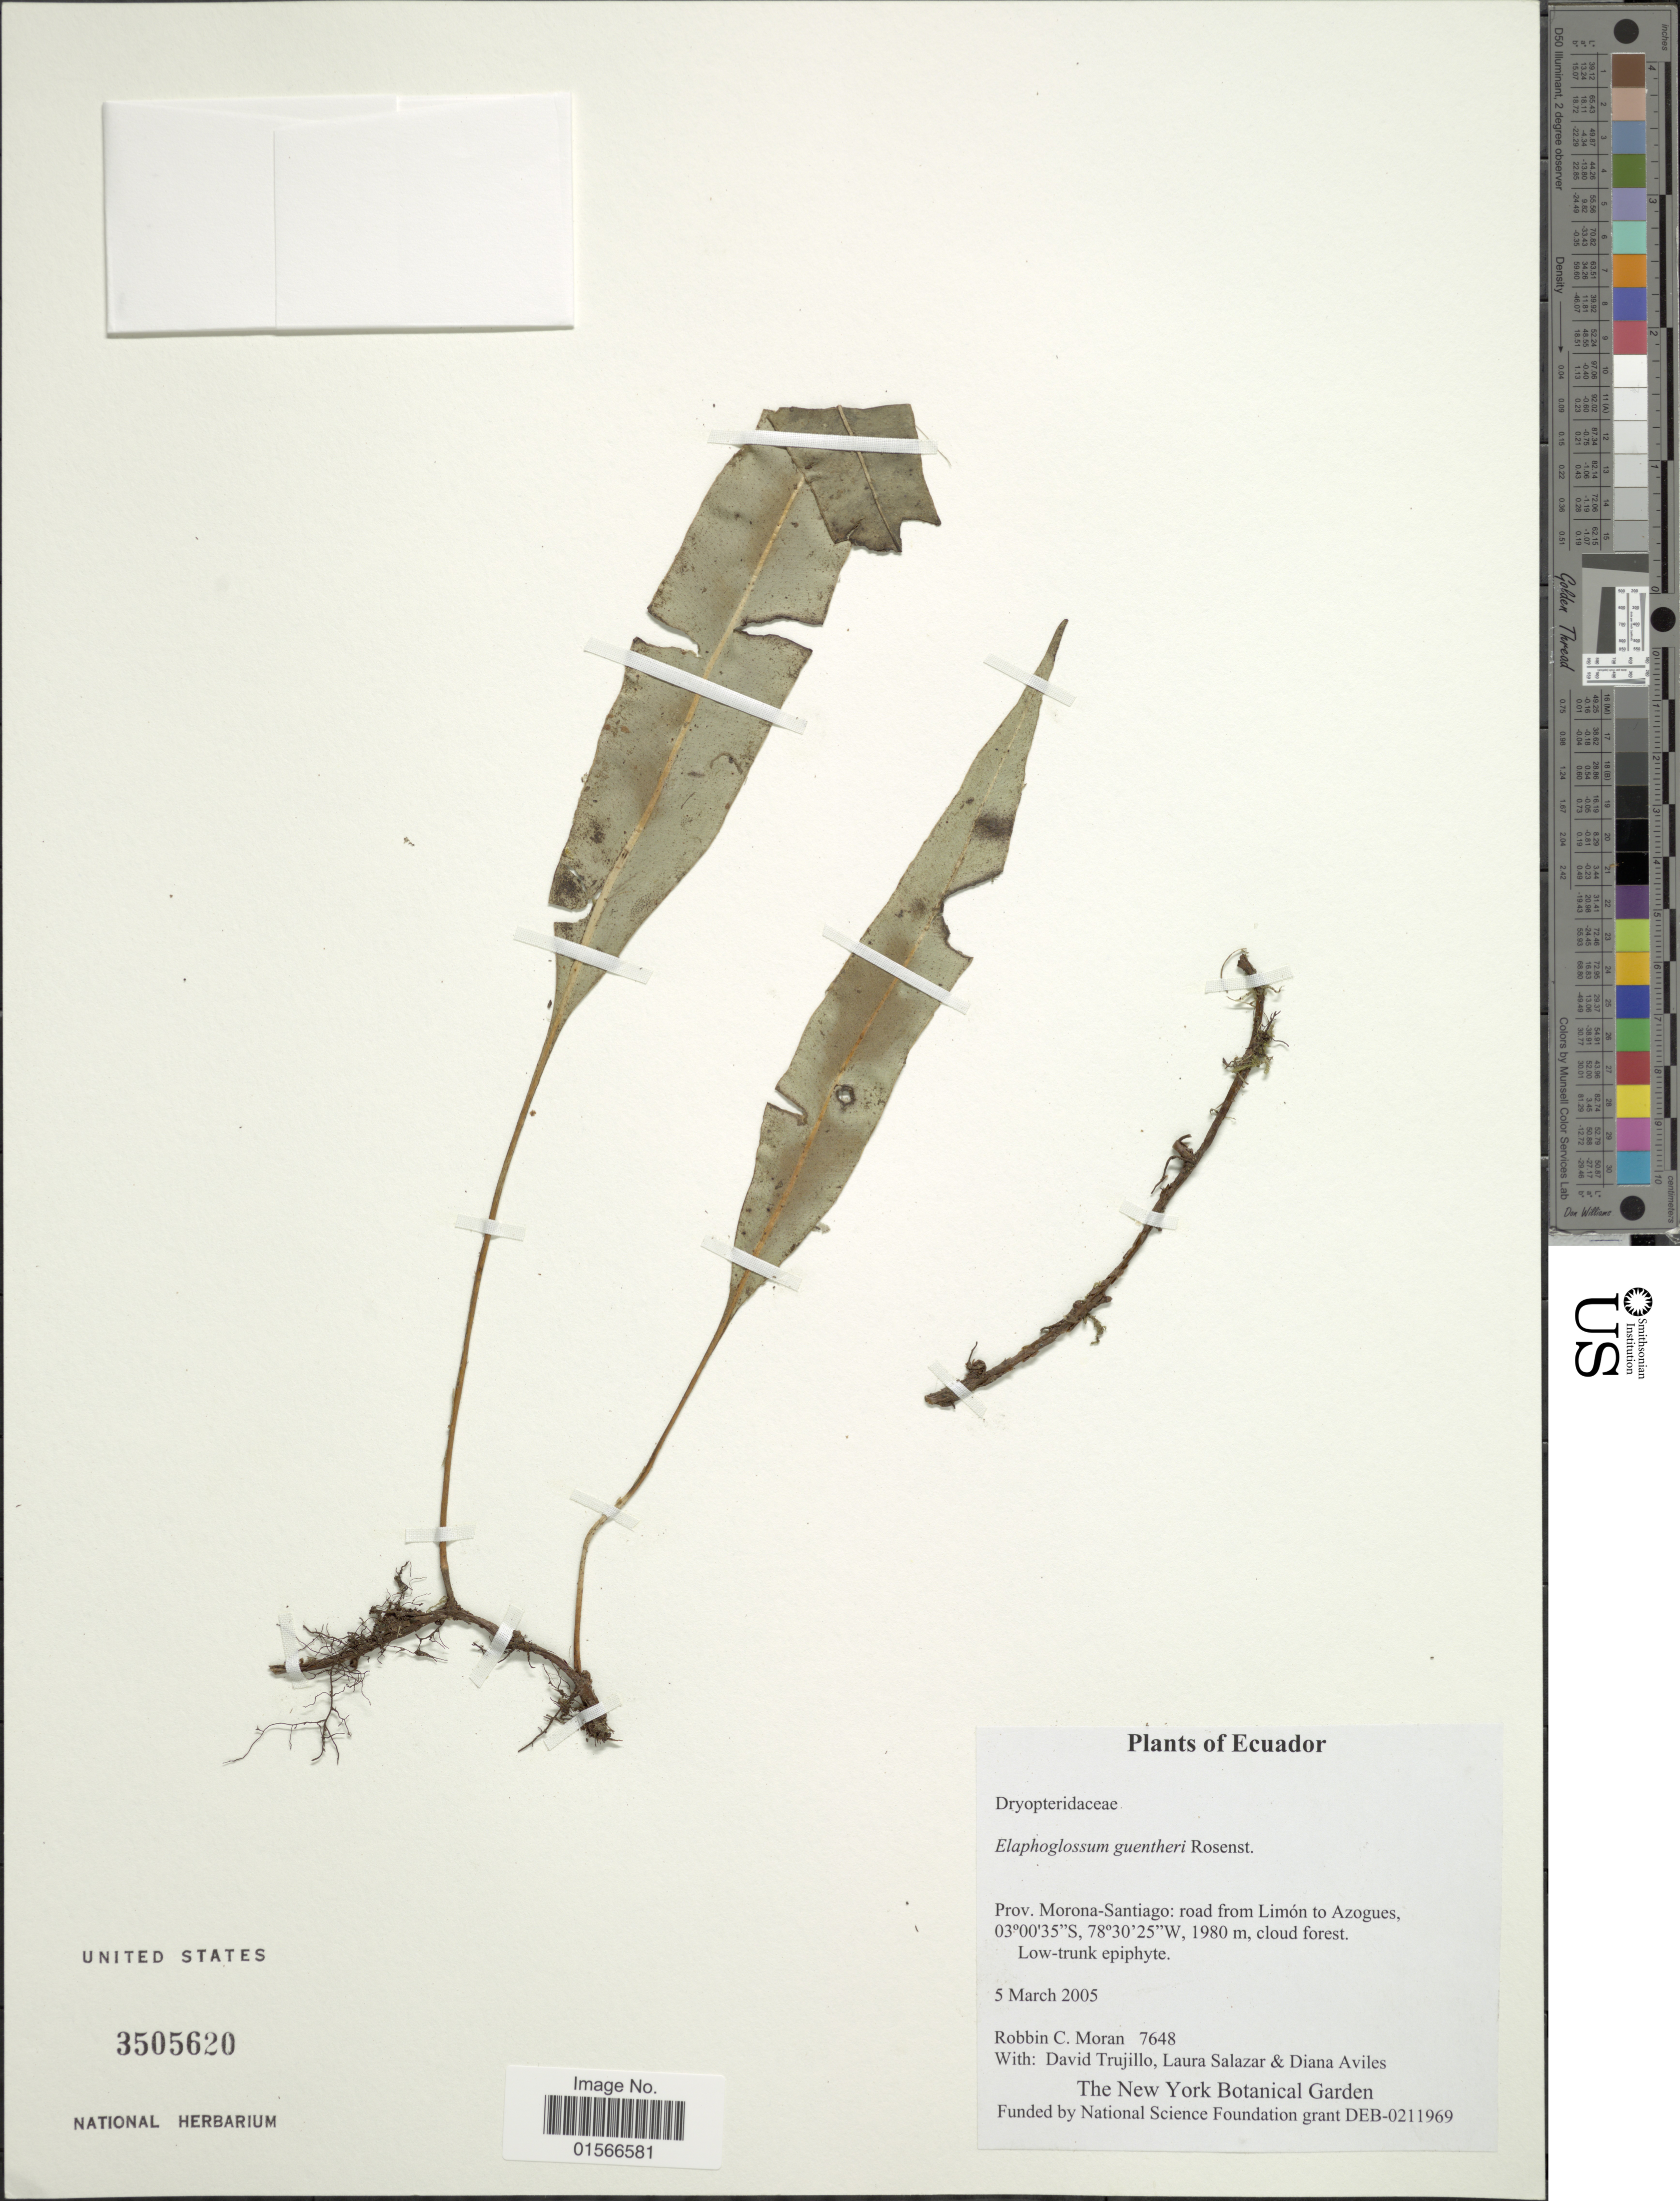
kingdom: Plantae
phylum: Tracheophyta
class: Polypodiopsida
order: Polypodiales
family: Dryopteridaceae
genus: Elaphoglossum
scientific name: Elaphoglossum guentheri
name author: Rosenst.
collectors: R. C. Moran, D. Trujillo, L. Salazar & D. Aviles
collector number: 7648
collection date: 2005-03-05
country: Ecuador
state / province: Morona-Santiago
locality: Road from Limón to Azogues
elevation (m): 1980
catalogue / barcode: US 3505620